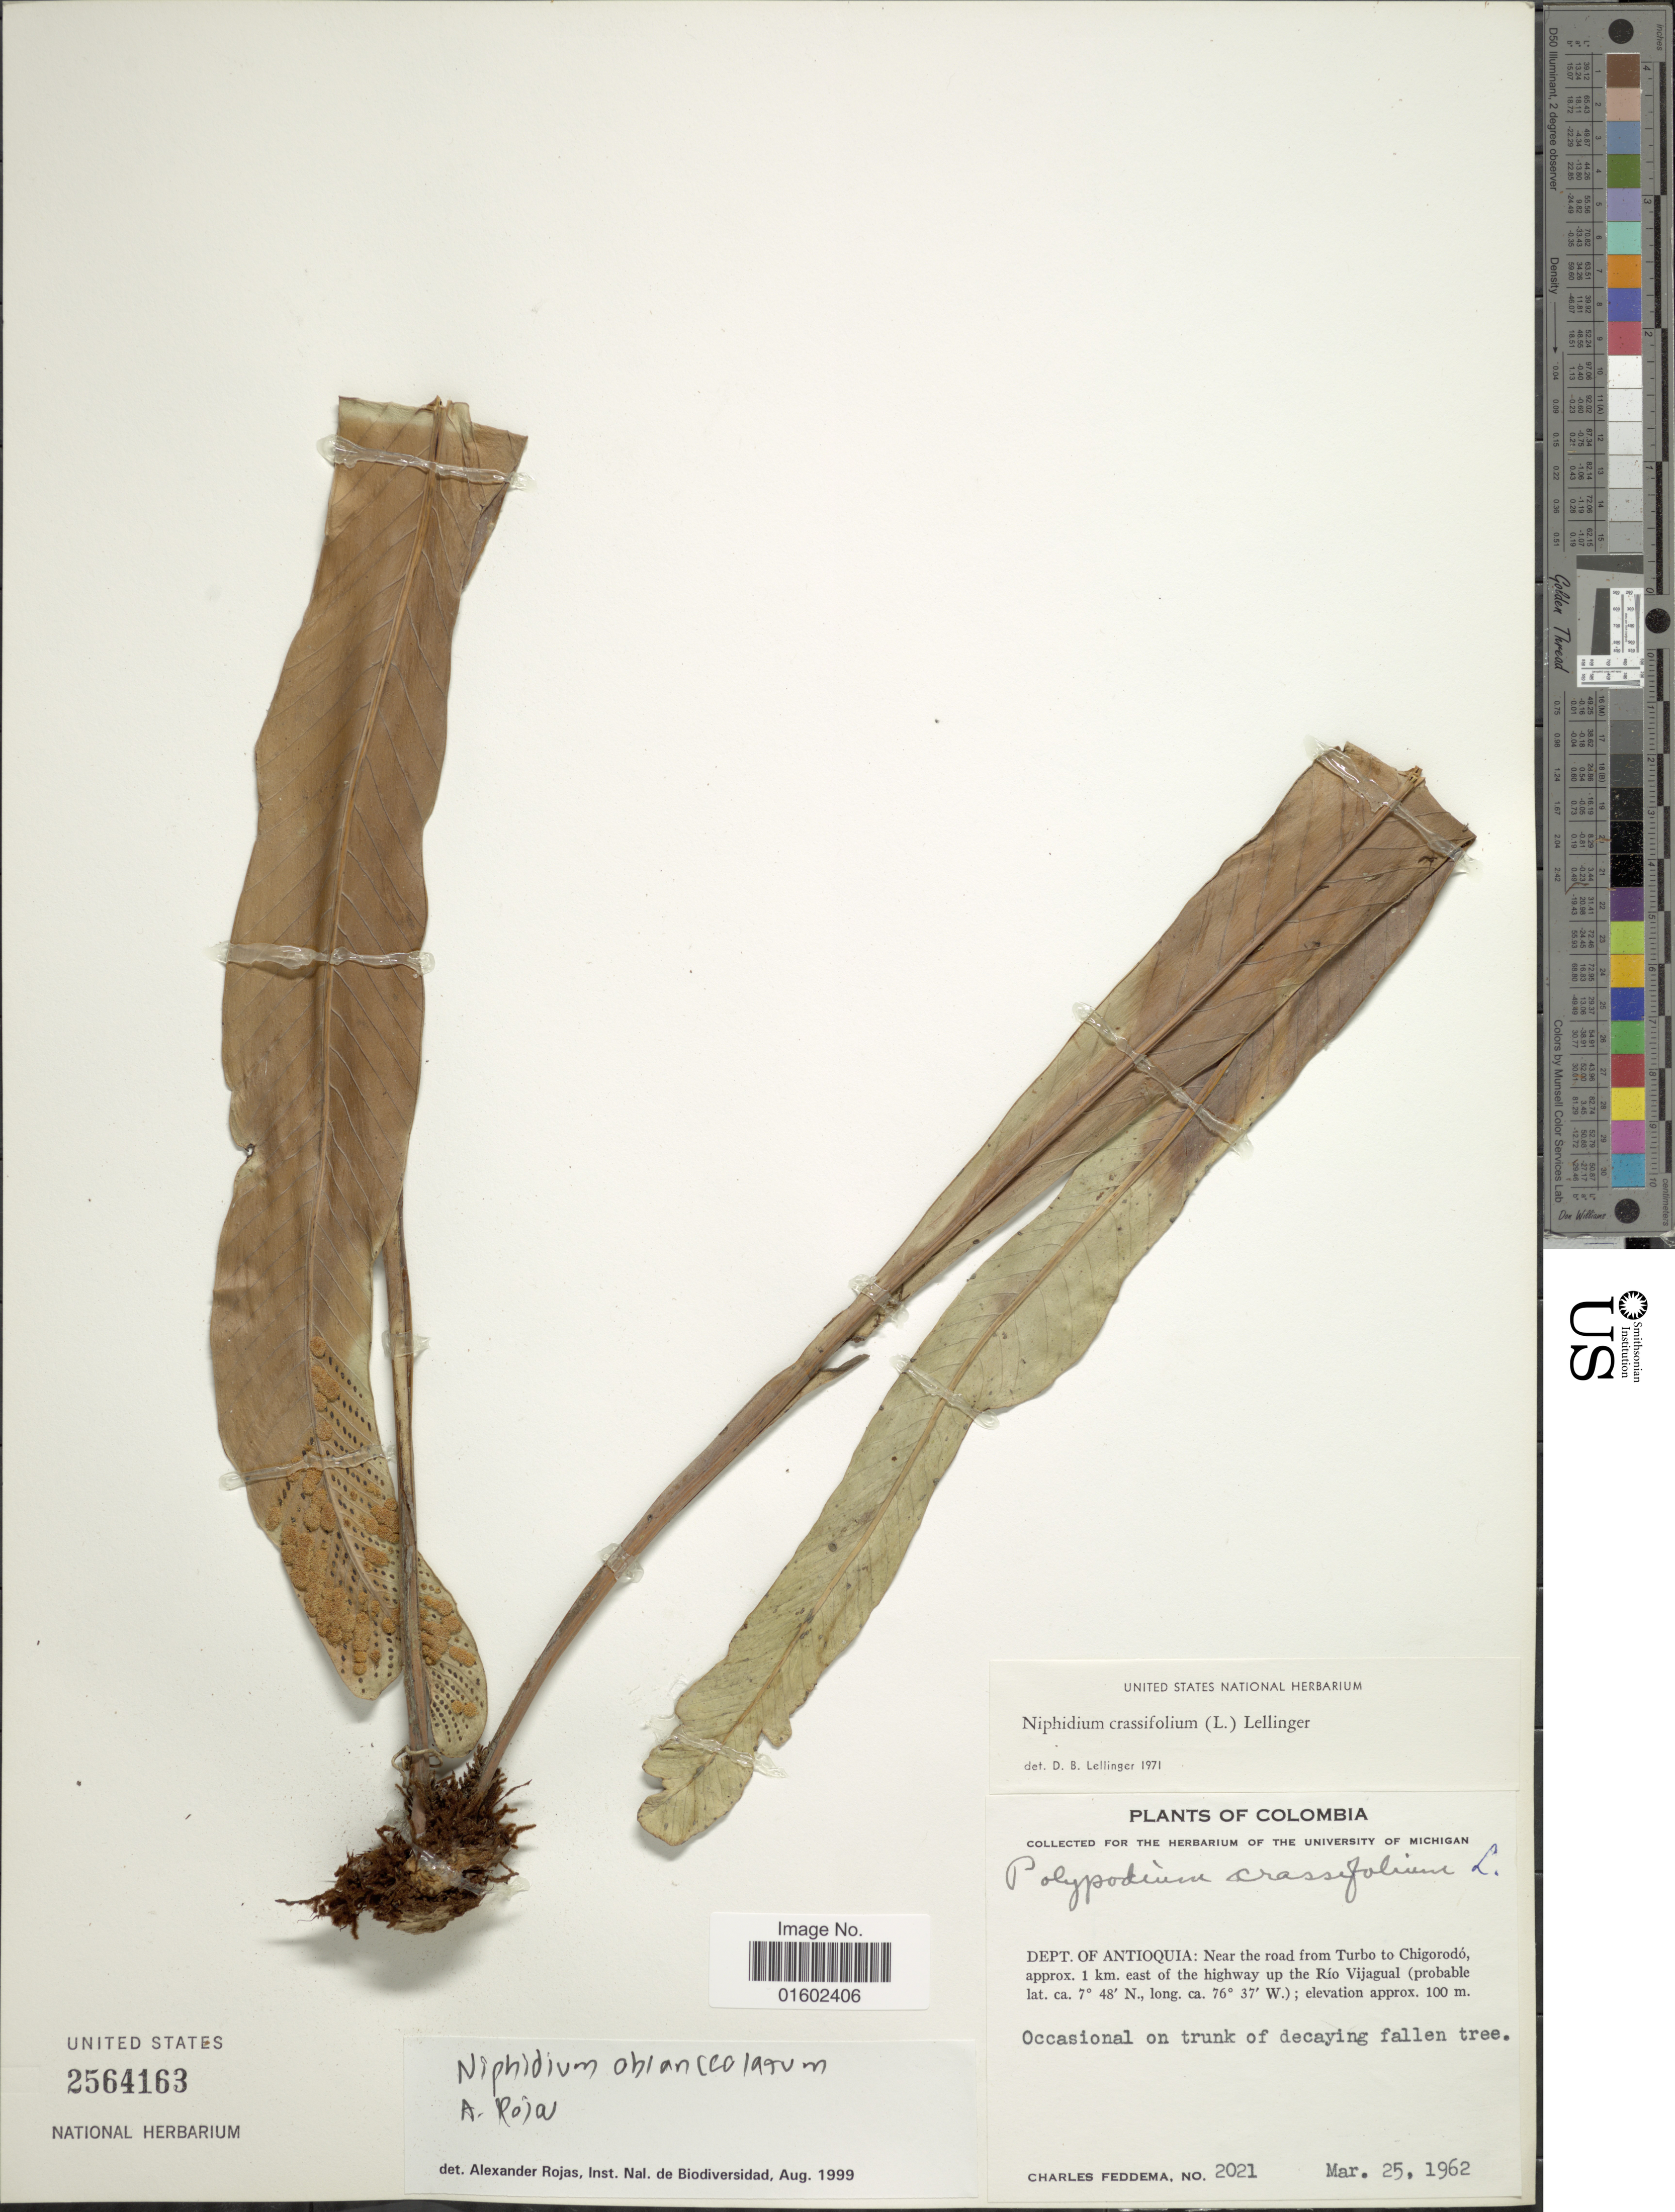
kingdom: Plantae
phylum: Tracheophyta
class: Polypodiopsida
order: Polypodiales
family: Polypodiaceae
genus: Niphidium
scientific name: Niphidium crassifolium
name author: (L.) Lellinger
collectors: C. Feddema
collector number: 2021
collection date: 1962-01-25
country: Colombia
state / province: Antioquia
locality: Near the road from Turbo to Chigorodo, approx 1 km east of the highway up the Rio Viajagual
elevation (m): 100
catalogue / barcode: US 2564163